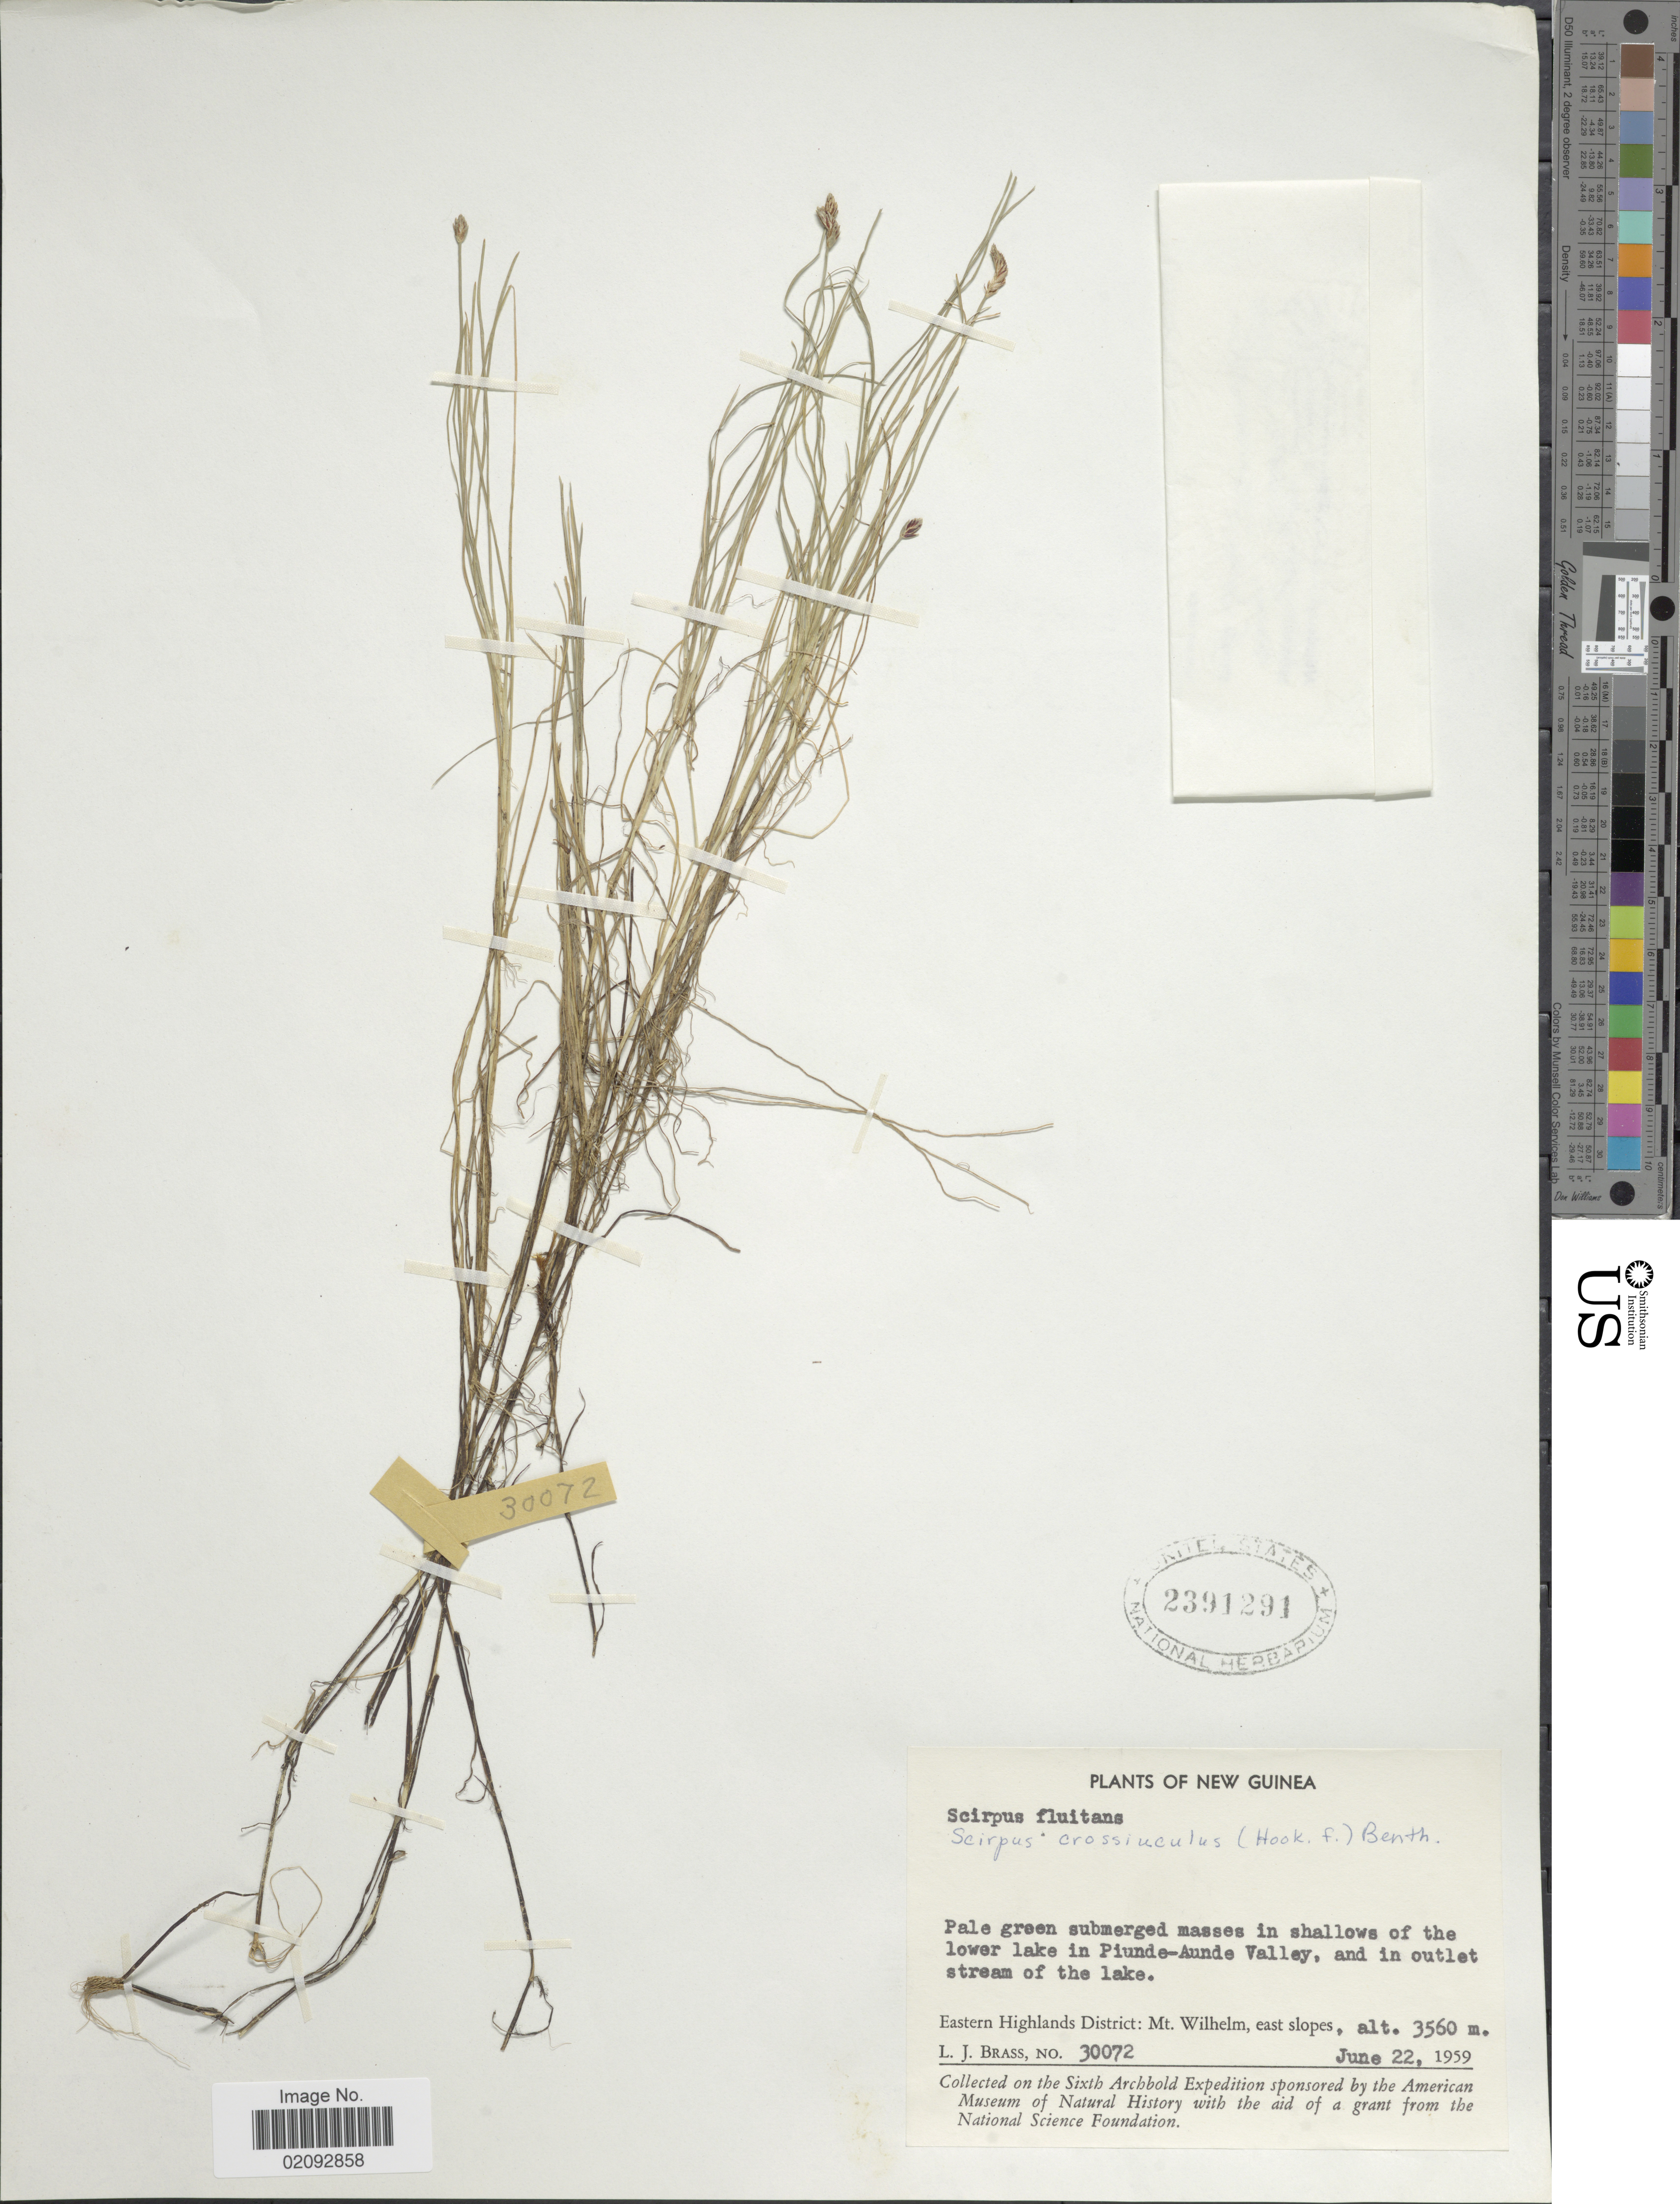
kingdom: Plantae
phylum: Tracheophyta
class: Liliopsida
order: Poales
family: Cyperaceae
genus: Isolepis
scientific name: Isolepis crassiuscula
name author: Hook. f.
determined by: Strong, Mark T., (BOT), Smithsonian Institution - National Museum of Natural History (UNITED STATES)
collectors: L. J. Brass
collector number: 30072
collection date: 1959-06-22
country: Papua New Guinea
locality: New Guinea, pale green submerged masses in shallows of the lower lake in Piunde-Aunde Valley, and in outlet stream of the lake, Eastern Highlands District: Mt Wilhelm, east slopes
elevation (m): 3560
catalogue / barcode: US 2391291